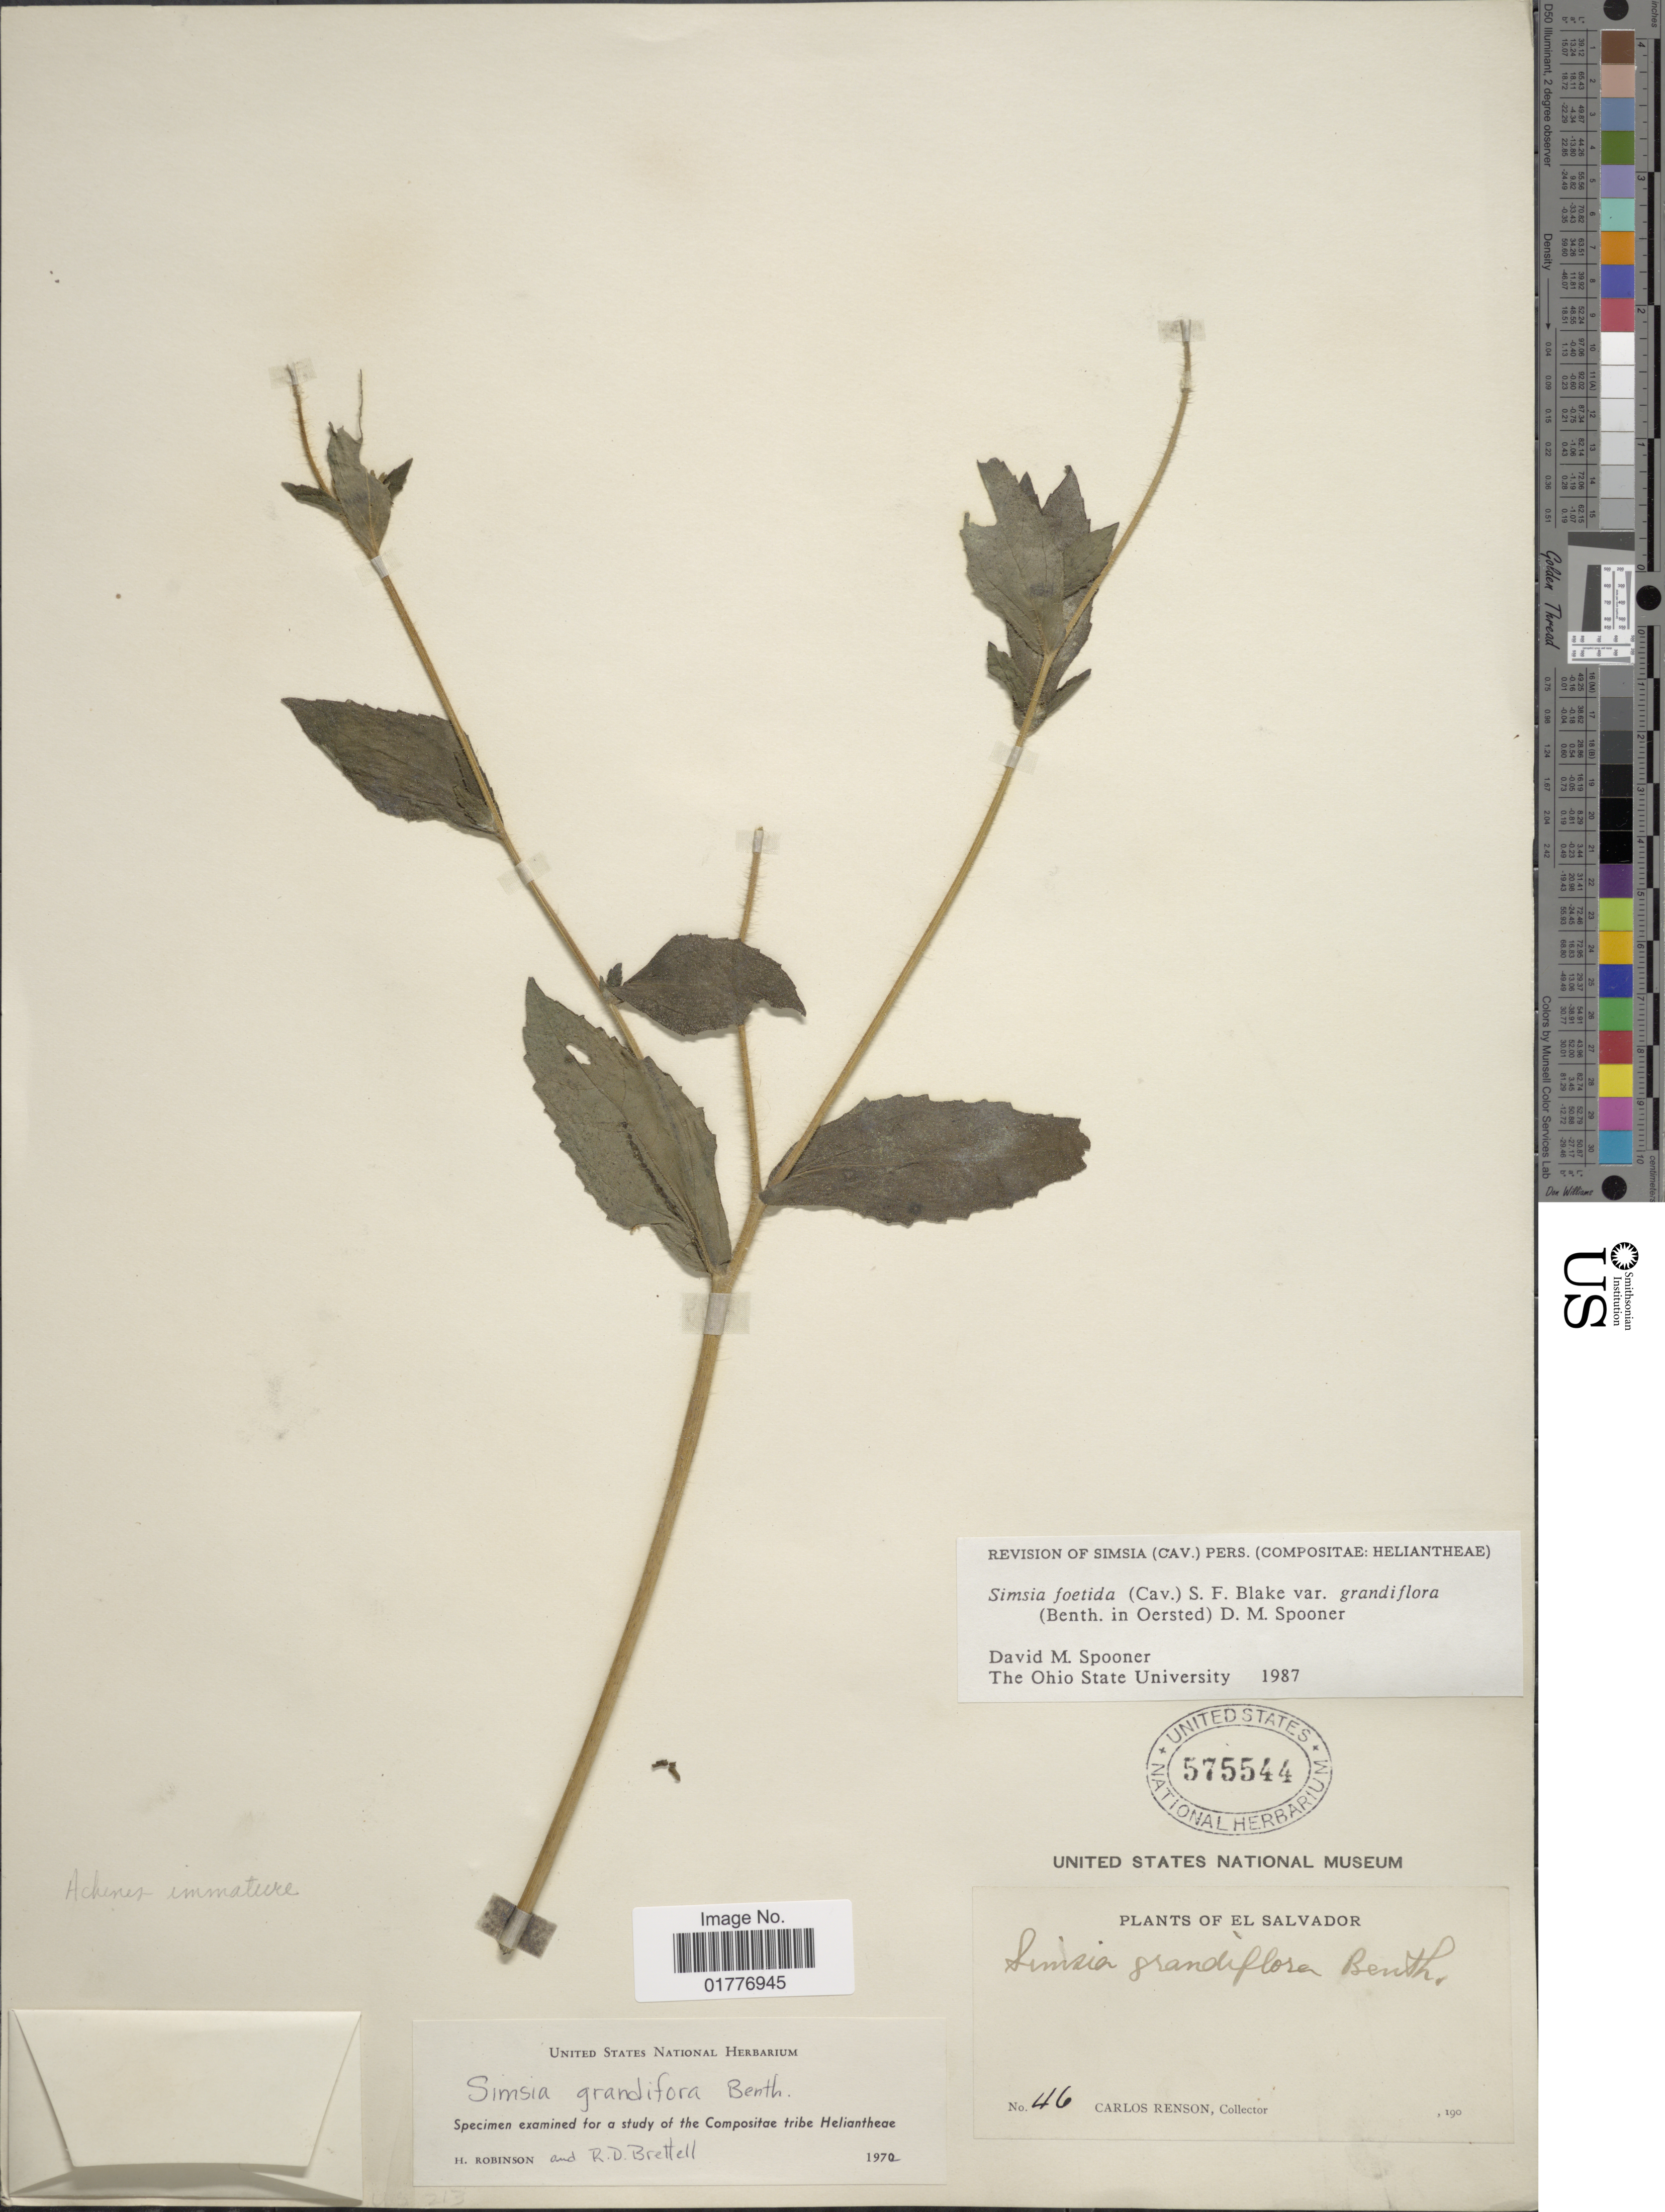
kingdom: Plantae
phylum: Tracheophyta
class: Magnoliopsida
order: Asterales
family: Asteraceae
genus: Simsia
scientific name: Simsia foetida var. grandiflora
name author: (Benth.) D.M. Spooner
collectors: C. Renson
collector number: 46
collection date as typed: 190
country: El Salvador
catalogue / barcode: US 575544